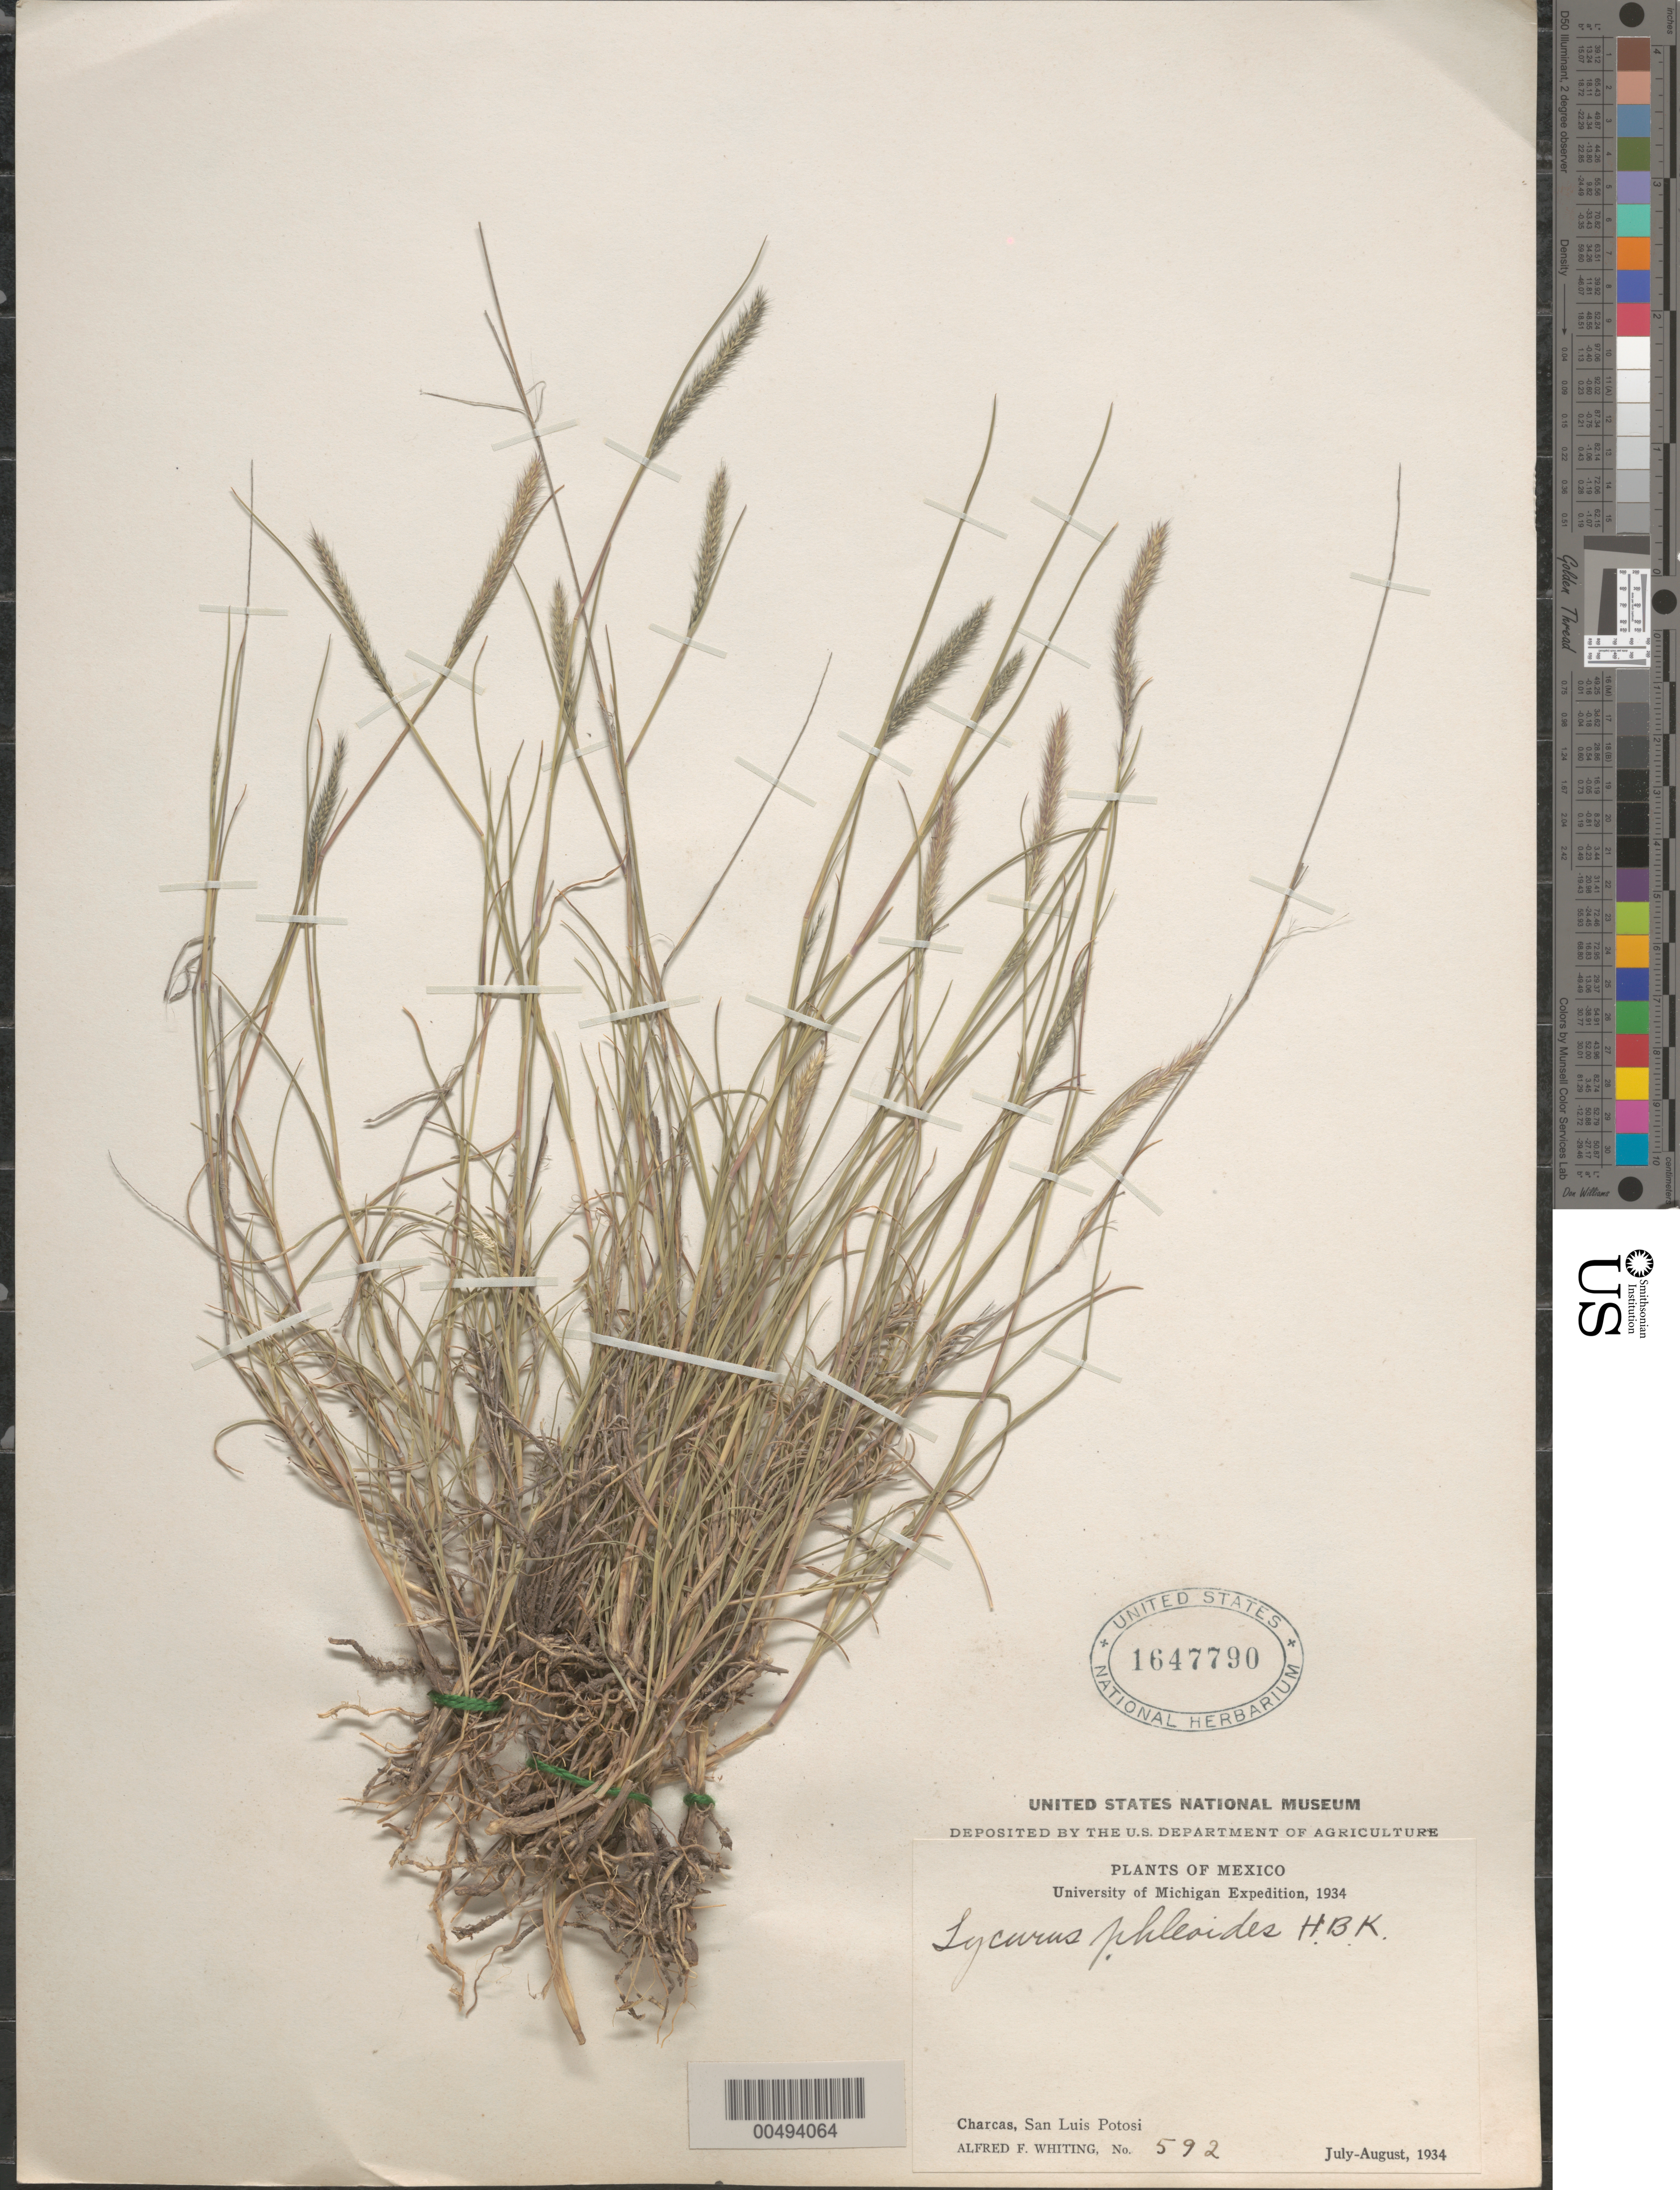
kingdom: Plantae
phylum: Tracheophyta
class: Liliopsida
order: Poales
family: Poaceae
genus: Lycurus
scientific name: Lycurus phleoides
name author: Kunth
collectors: A. F. Whiting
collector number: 592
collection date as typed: Jul 1934 to Aug 1934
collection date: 1934-07/1934-08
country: Mexico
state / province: San Luis Potosi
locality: Charcas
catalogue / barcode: US 1647790